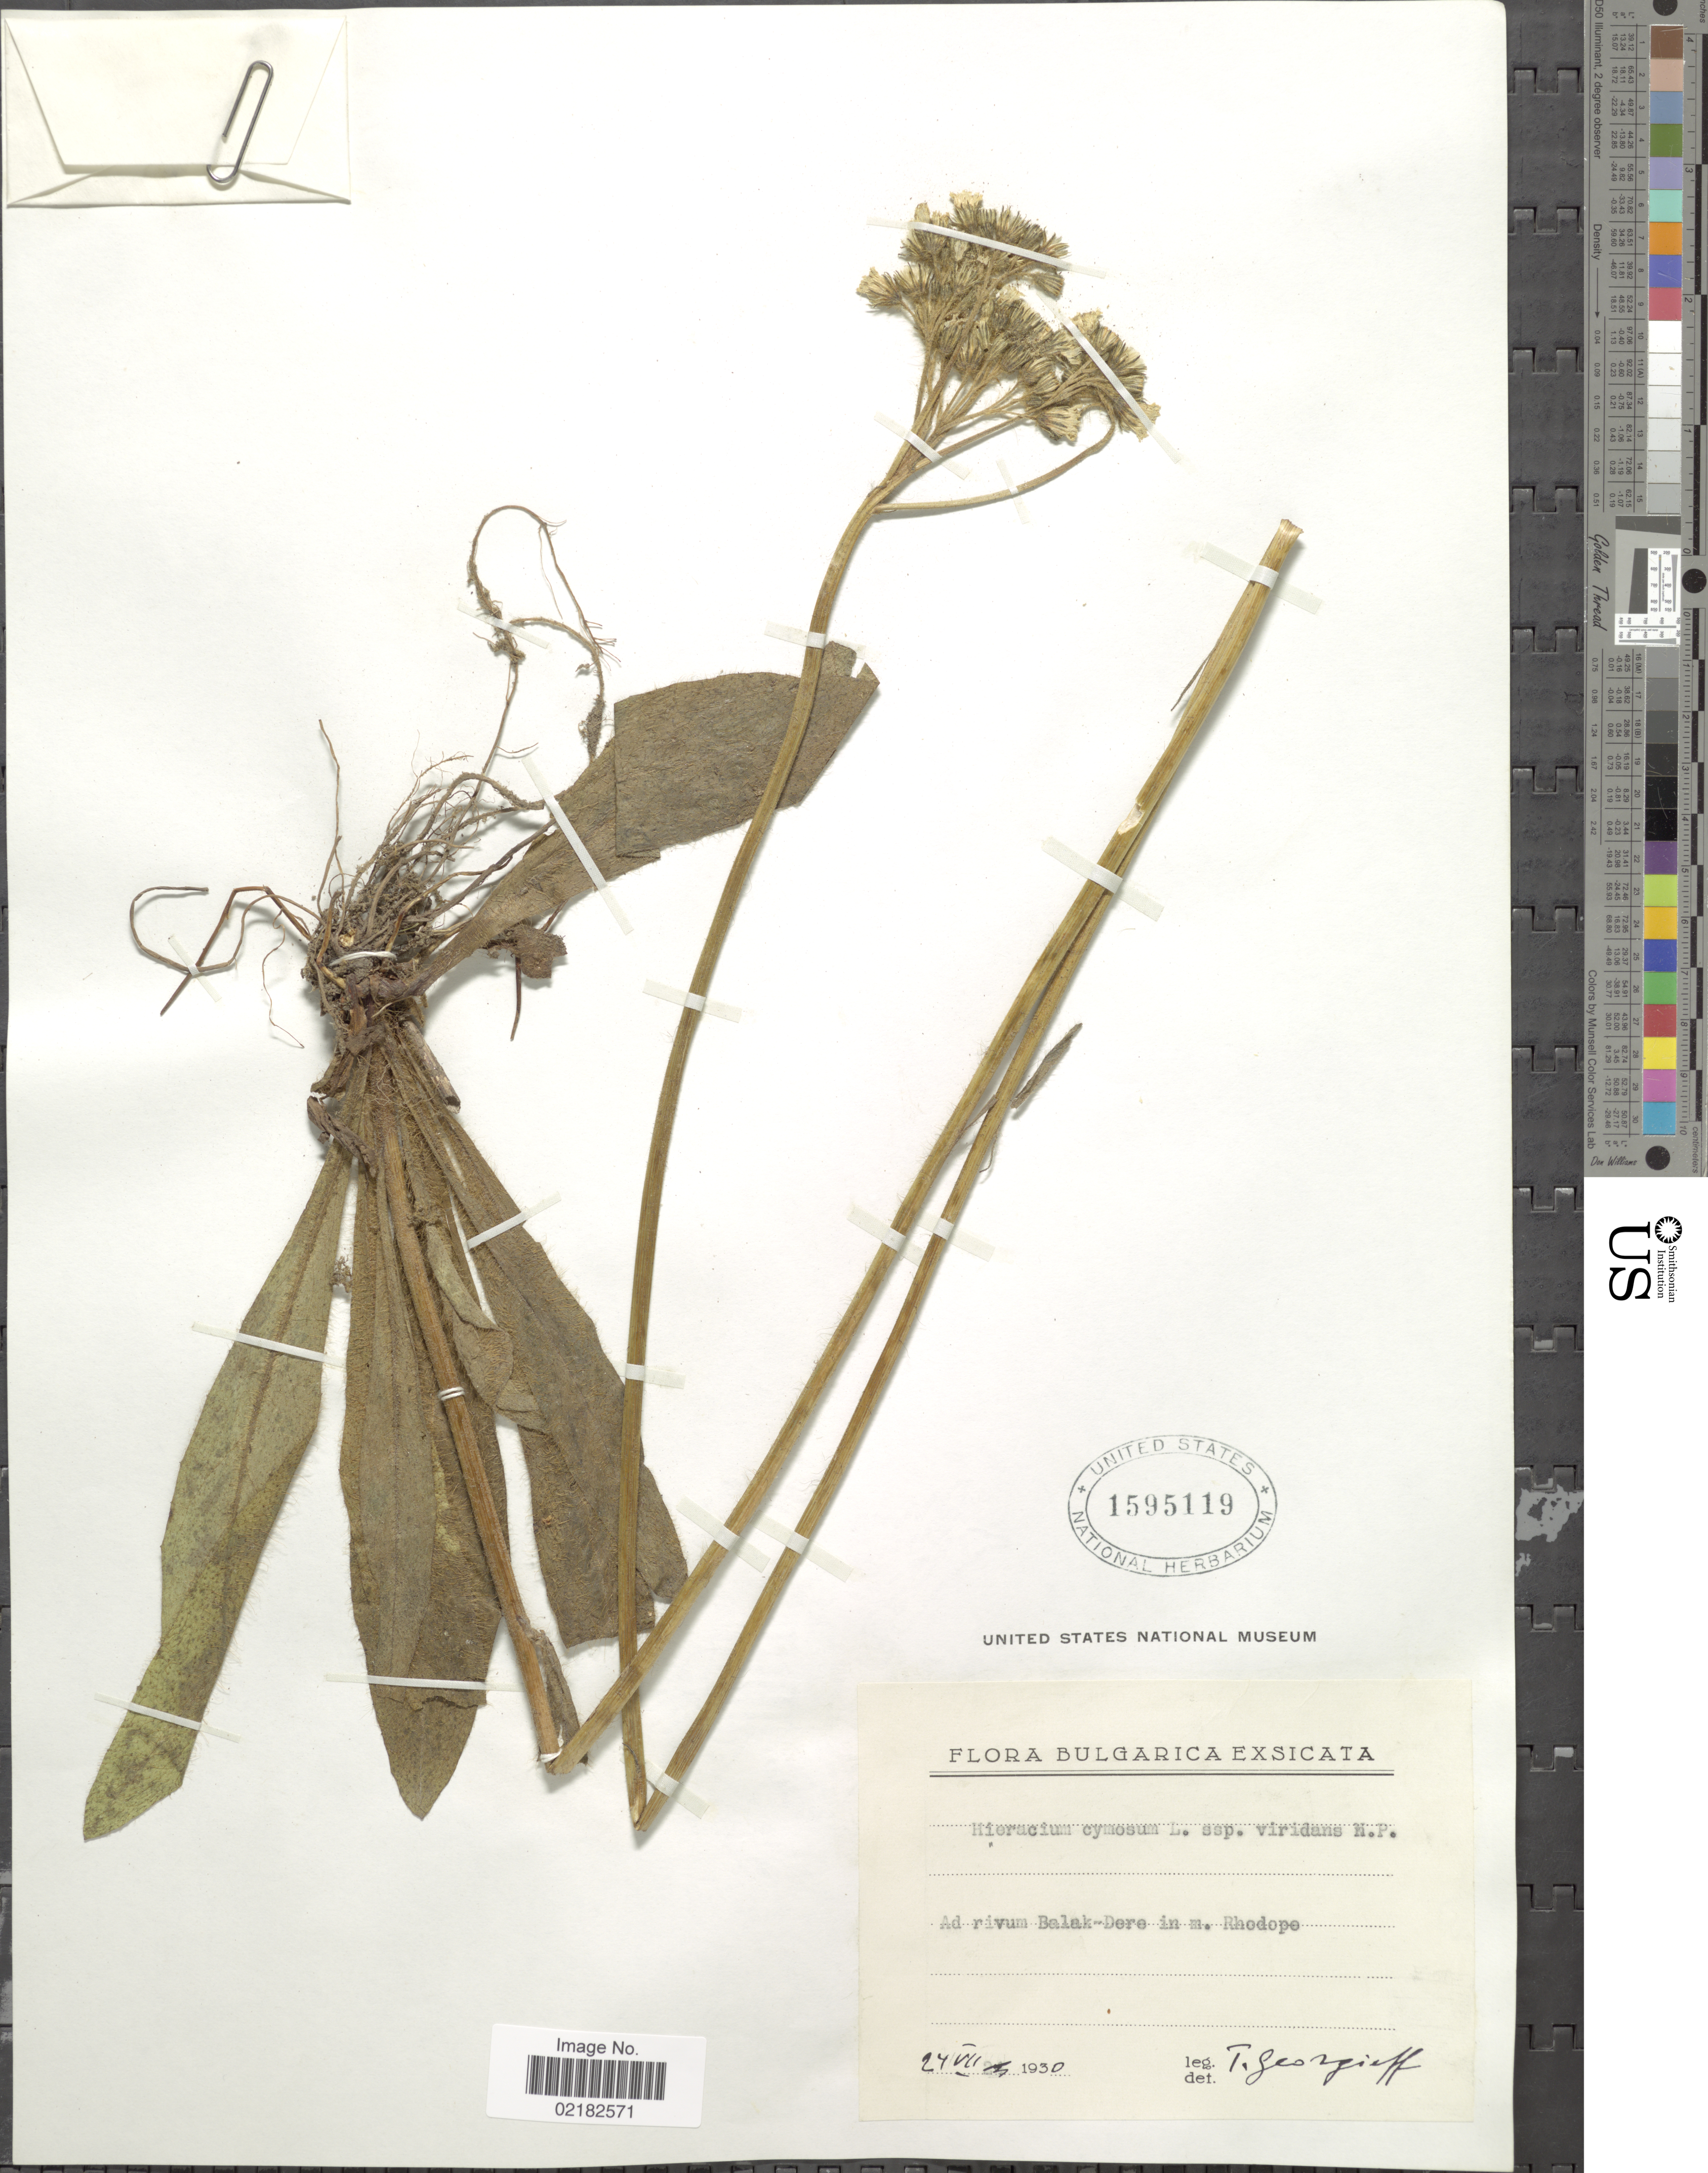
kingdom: Plantae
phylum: Tracheophyta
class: Magnoliopsida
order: Asterales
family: Asteraceae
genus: Pilosella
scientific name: Pilosella cymiflora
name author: (Näg. & Peter) S. Bräut. & Greuter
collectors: T. Georgieff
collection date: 1930-07-24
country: Bulgaria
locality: Ad rivum Balak-Dere in m. Rhodope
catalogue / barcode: US 1595119